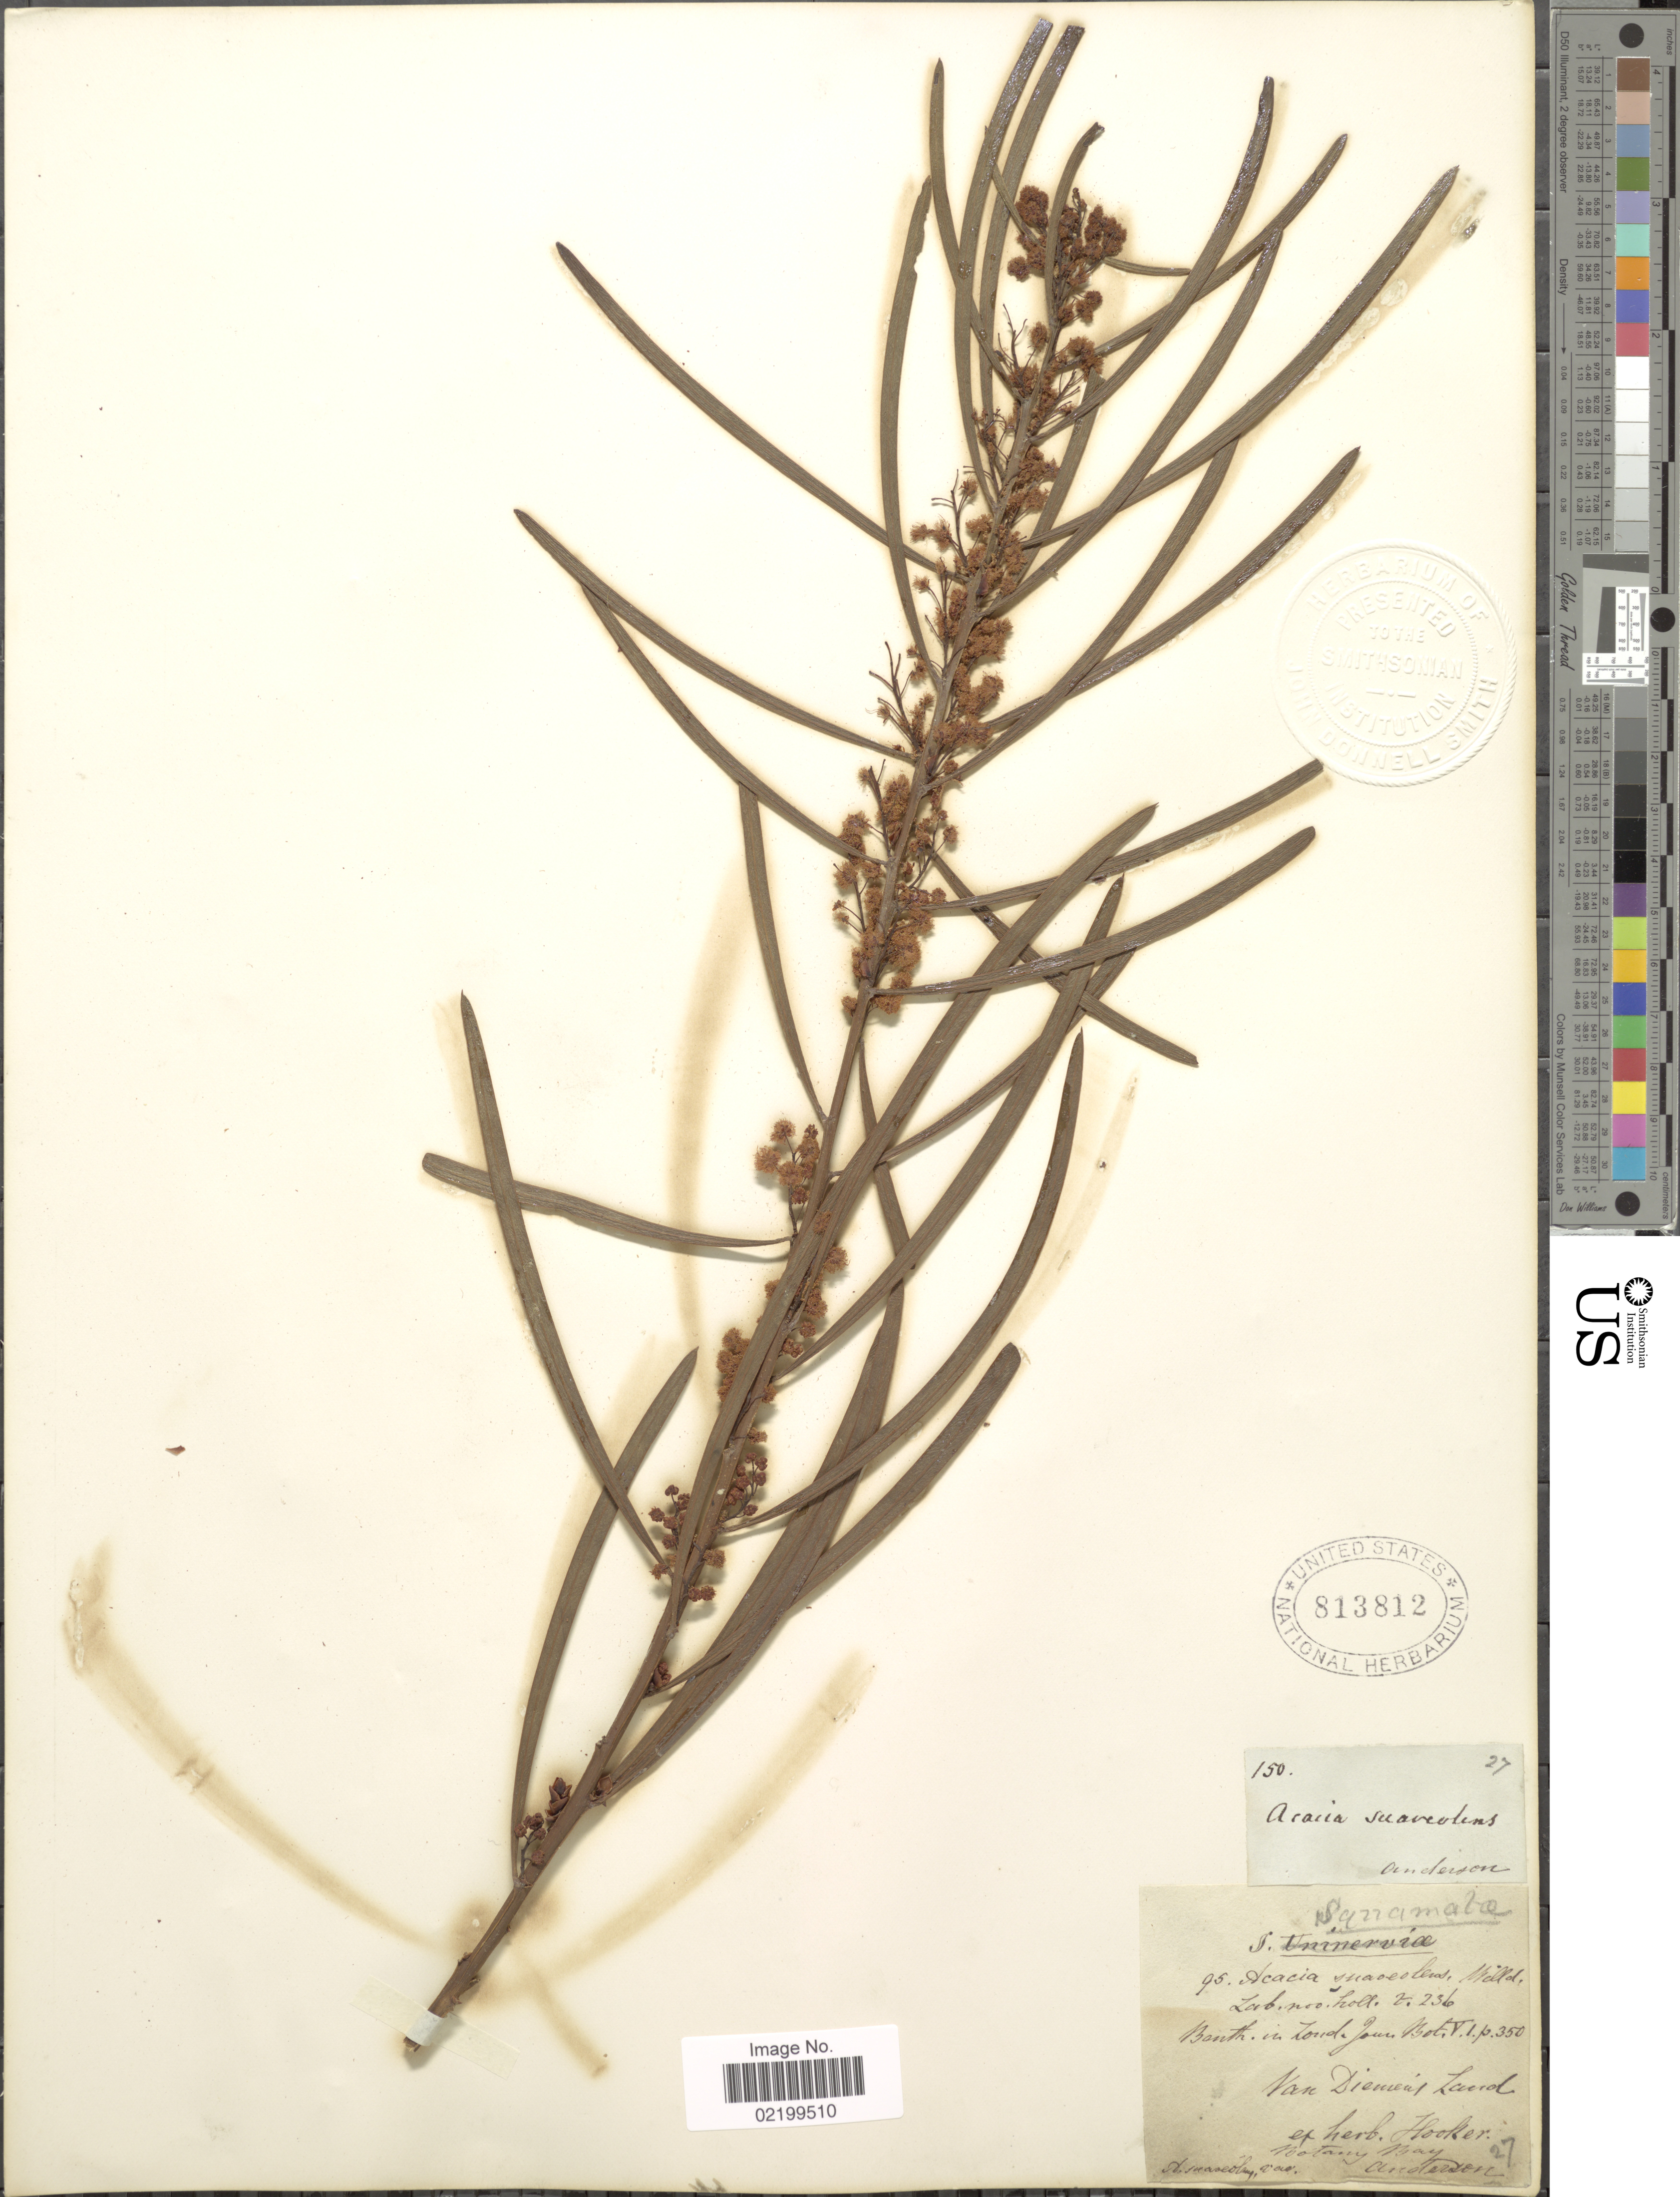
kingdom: Plantae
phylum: Tracheophyta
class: Magnoliopsida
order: Fabales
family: Fabaceae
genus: Acacia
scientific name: Acacia suaveolens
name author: (Sm.) Willd.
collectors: -- Anderson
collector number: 27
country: Australia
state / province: Tasmania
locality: Van Diemens Land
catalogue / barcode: US 813812